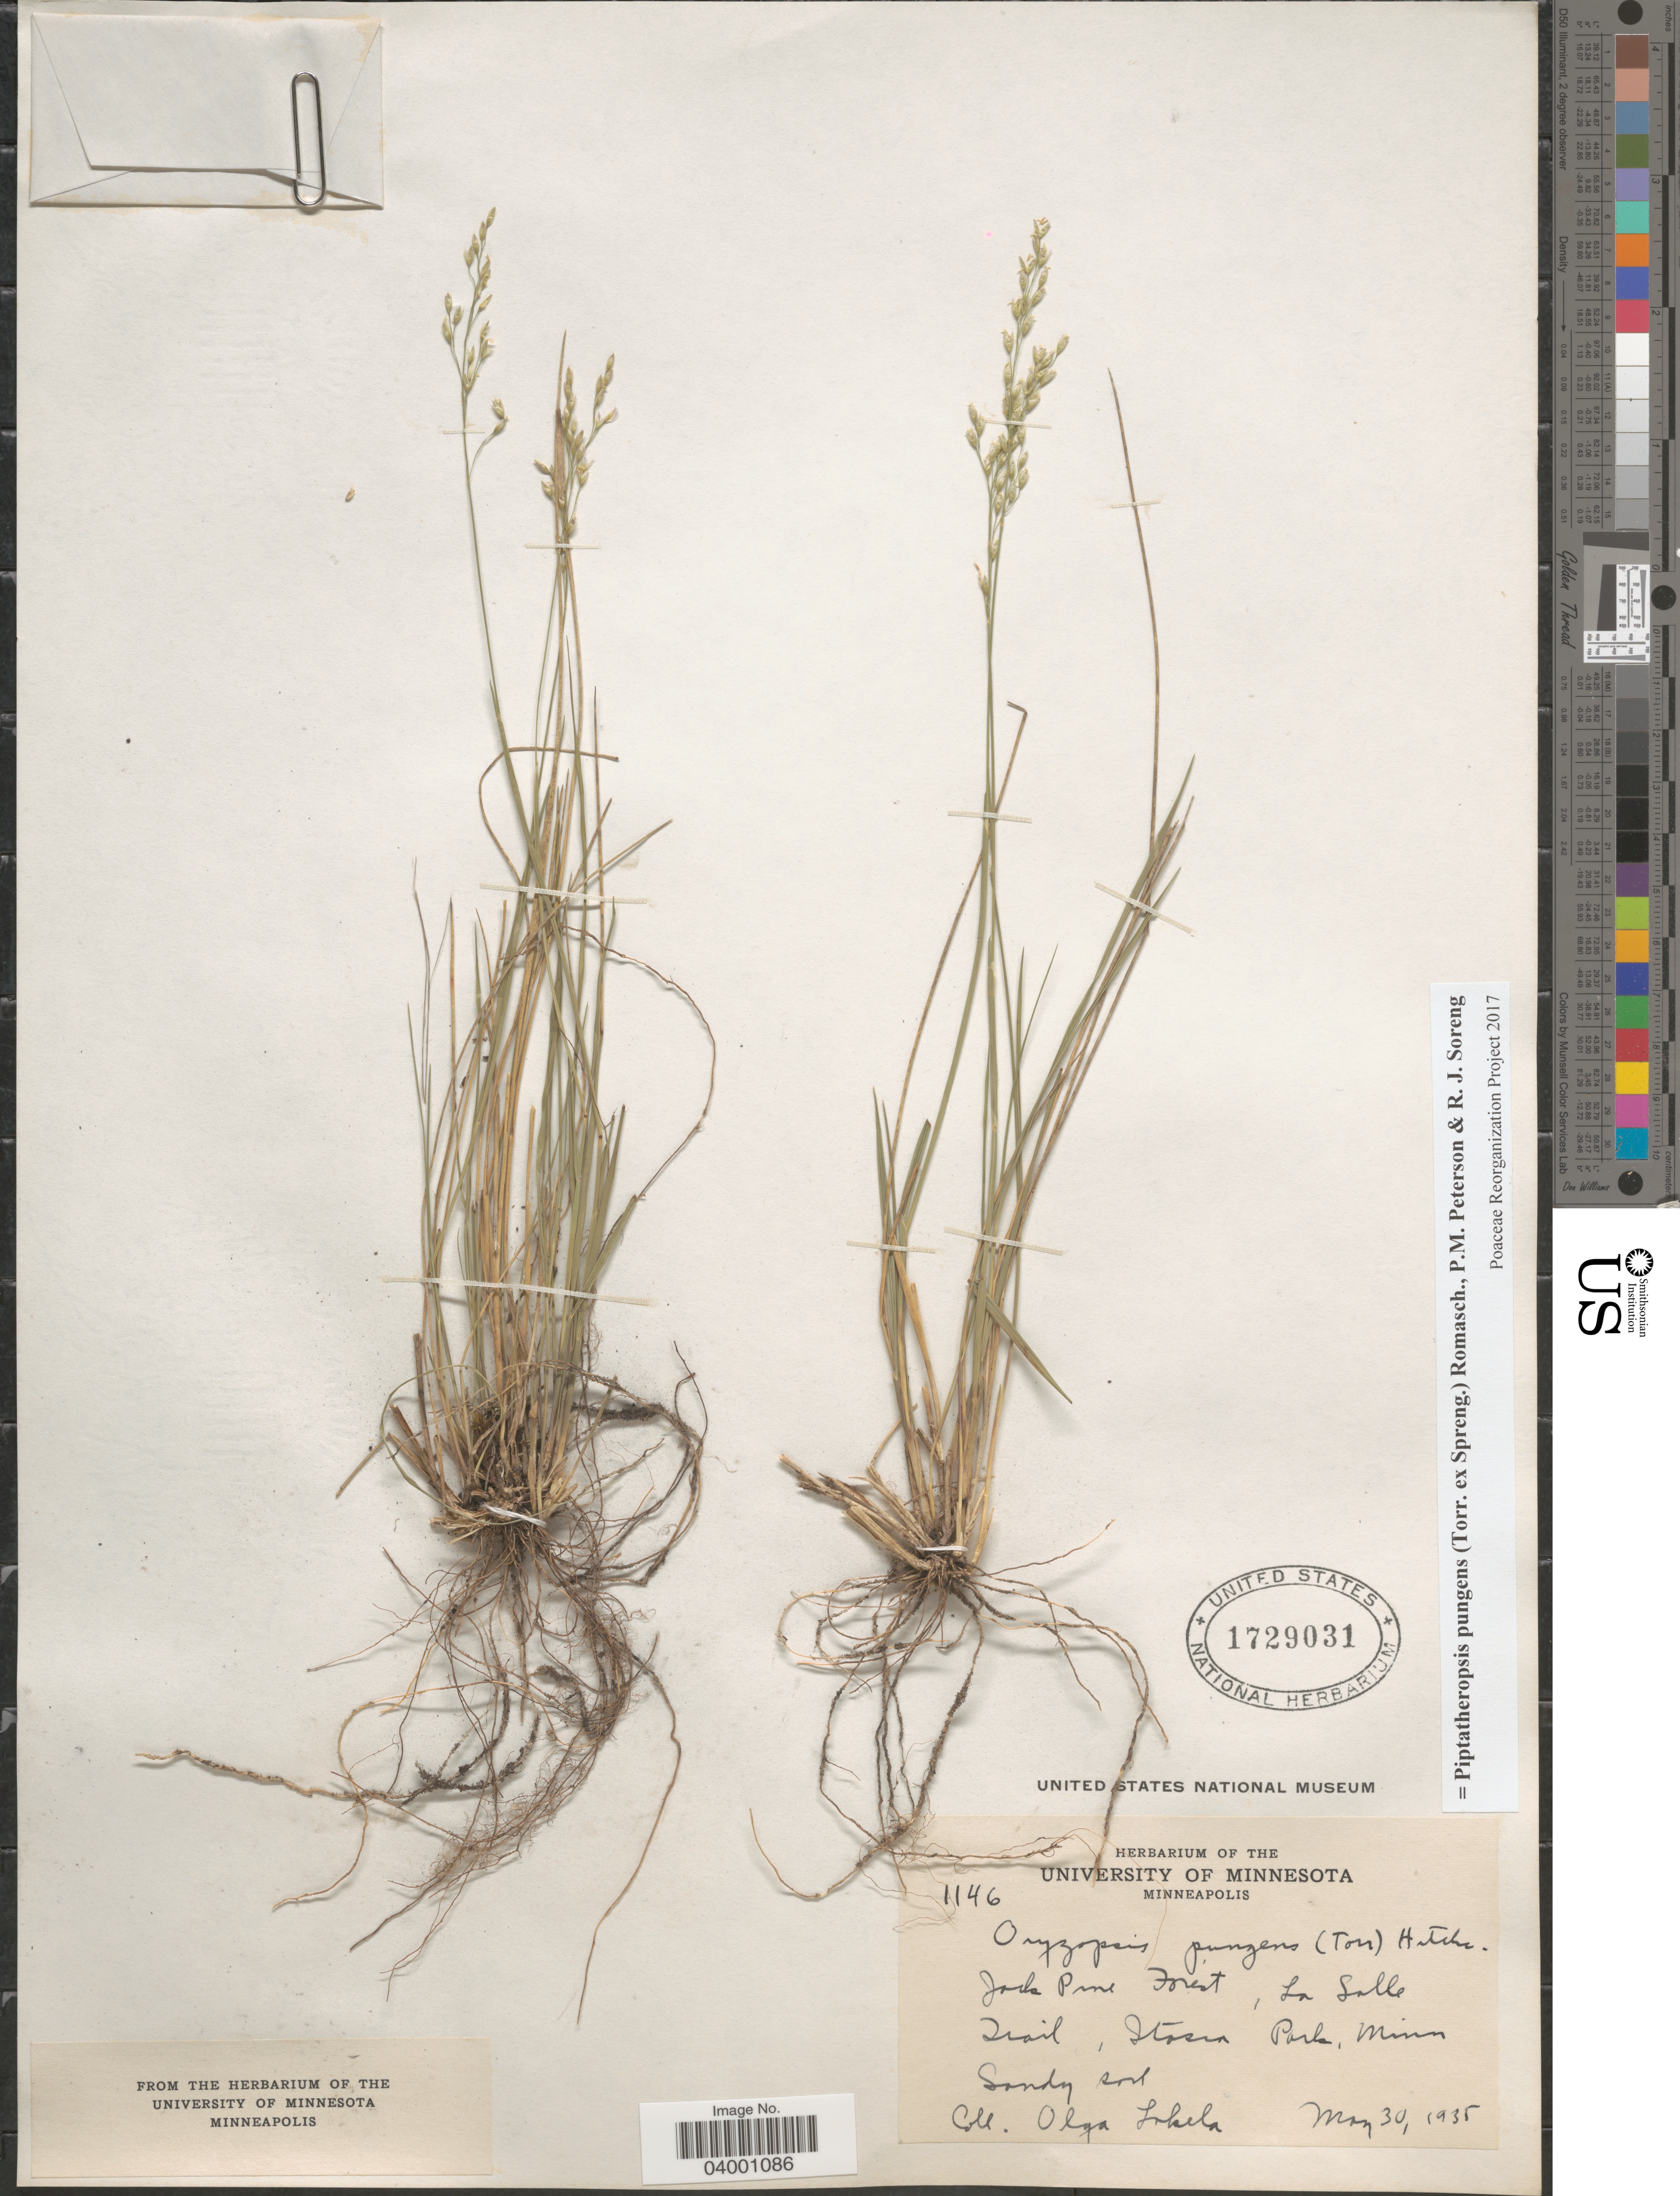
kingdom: Plantae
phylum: Tracheophyta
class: Liliopsida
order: Poales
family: Poaceae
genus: Piptatheropsis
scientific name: Piptatheropsis pungens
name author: (Torr. ex Spreng.) Romasch. et al.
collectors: O. K. Lakela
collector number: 1146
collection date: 1935-05-30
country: United States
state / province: Minnesota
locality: Jack Pine Forest, La Salle Trail, Itosin Park.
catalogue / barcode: US 1729031